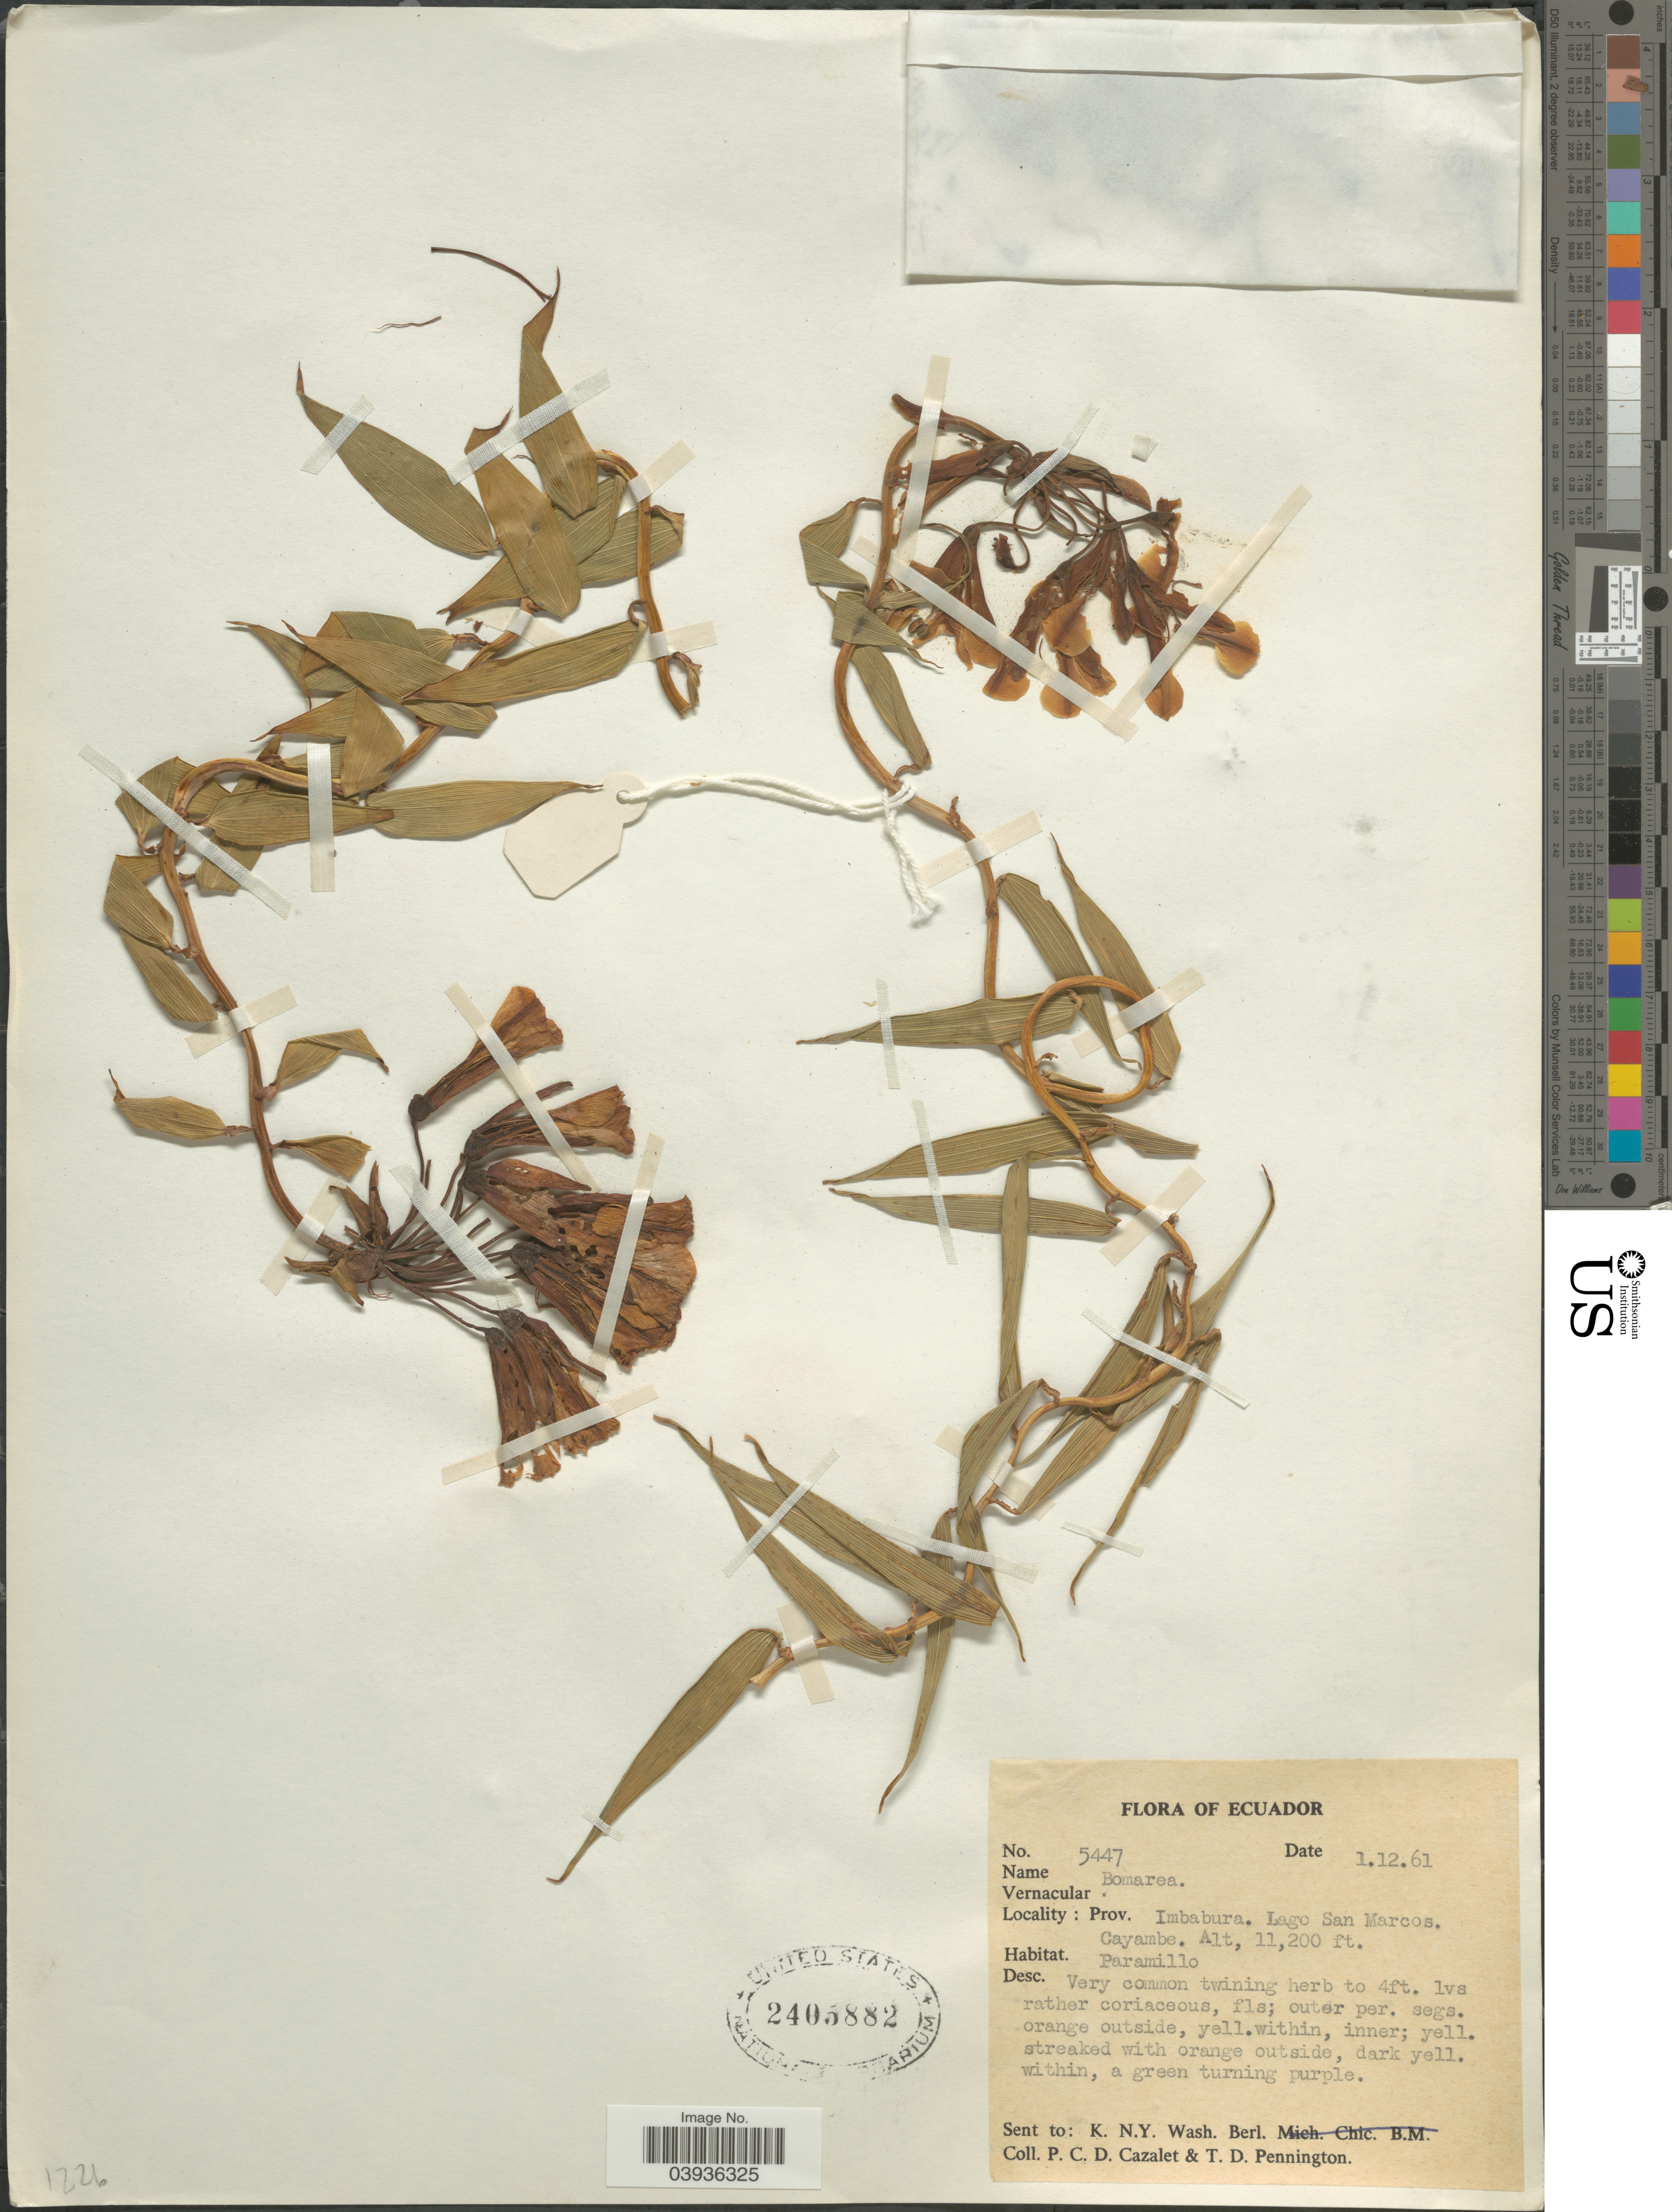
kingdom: Plantae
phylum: Tracheophyta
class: Liliopsida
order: Liliales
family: Alstroemeriaceae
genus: Bomarea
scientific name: Bomarea sp.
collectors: P. C. D. Cazalet & T. D. Pennington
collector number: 5447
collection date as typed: Transcribed d/m/y: 1/12/61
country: Ecuador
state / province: Imbabura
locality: Lago San Marcos. Cayambe.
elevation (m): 3414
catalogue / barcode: US 2405882